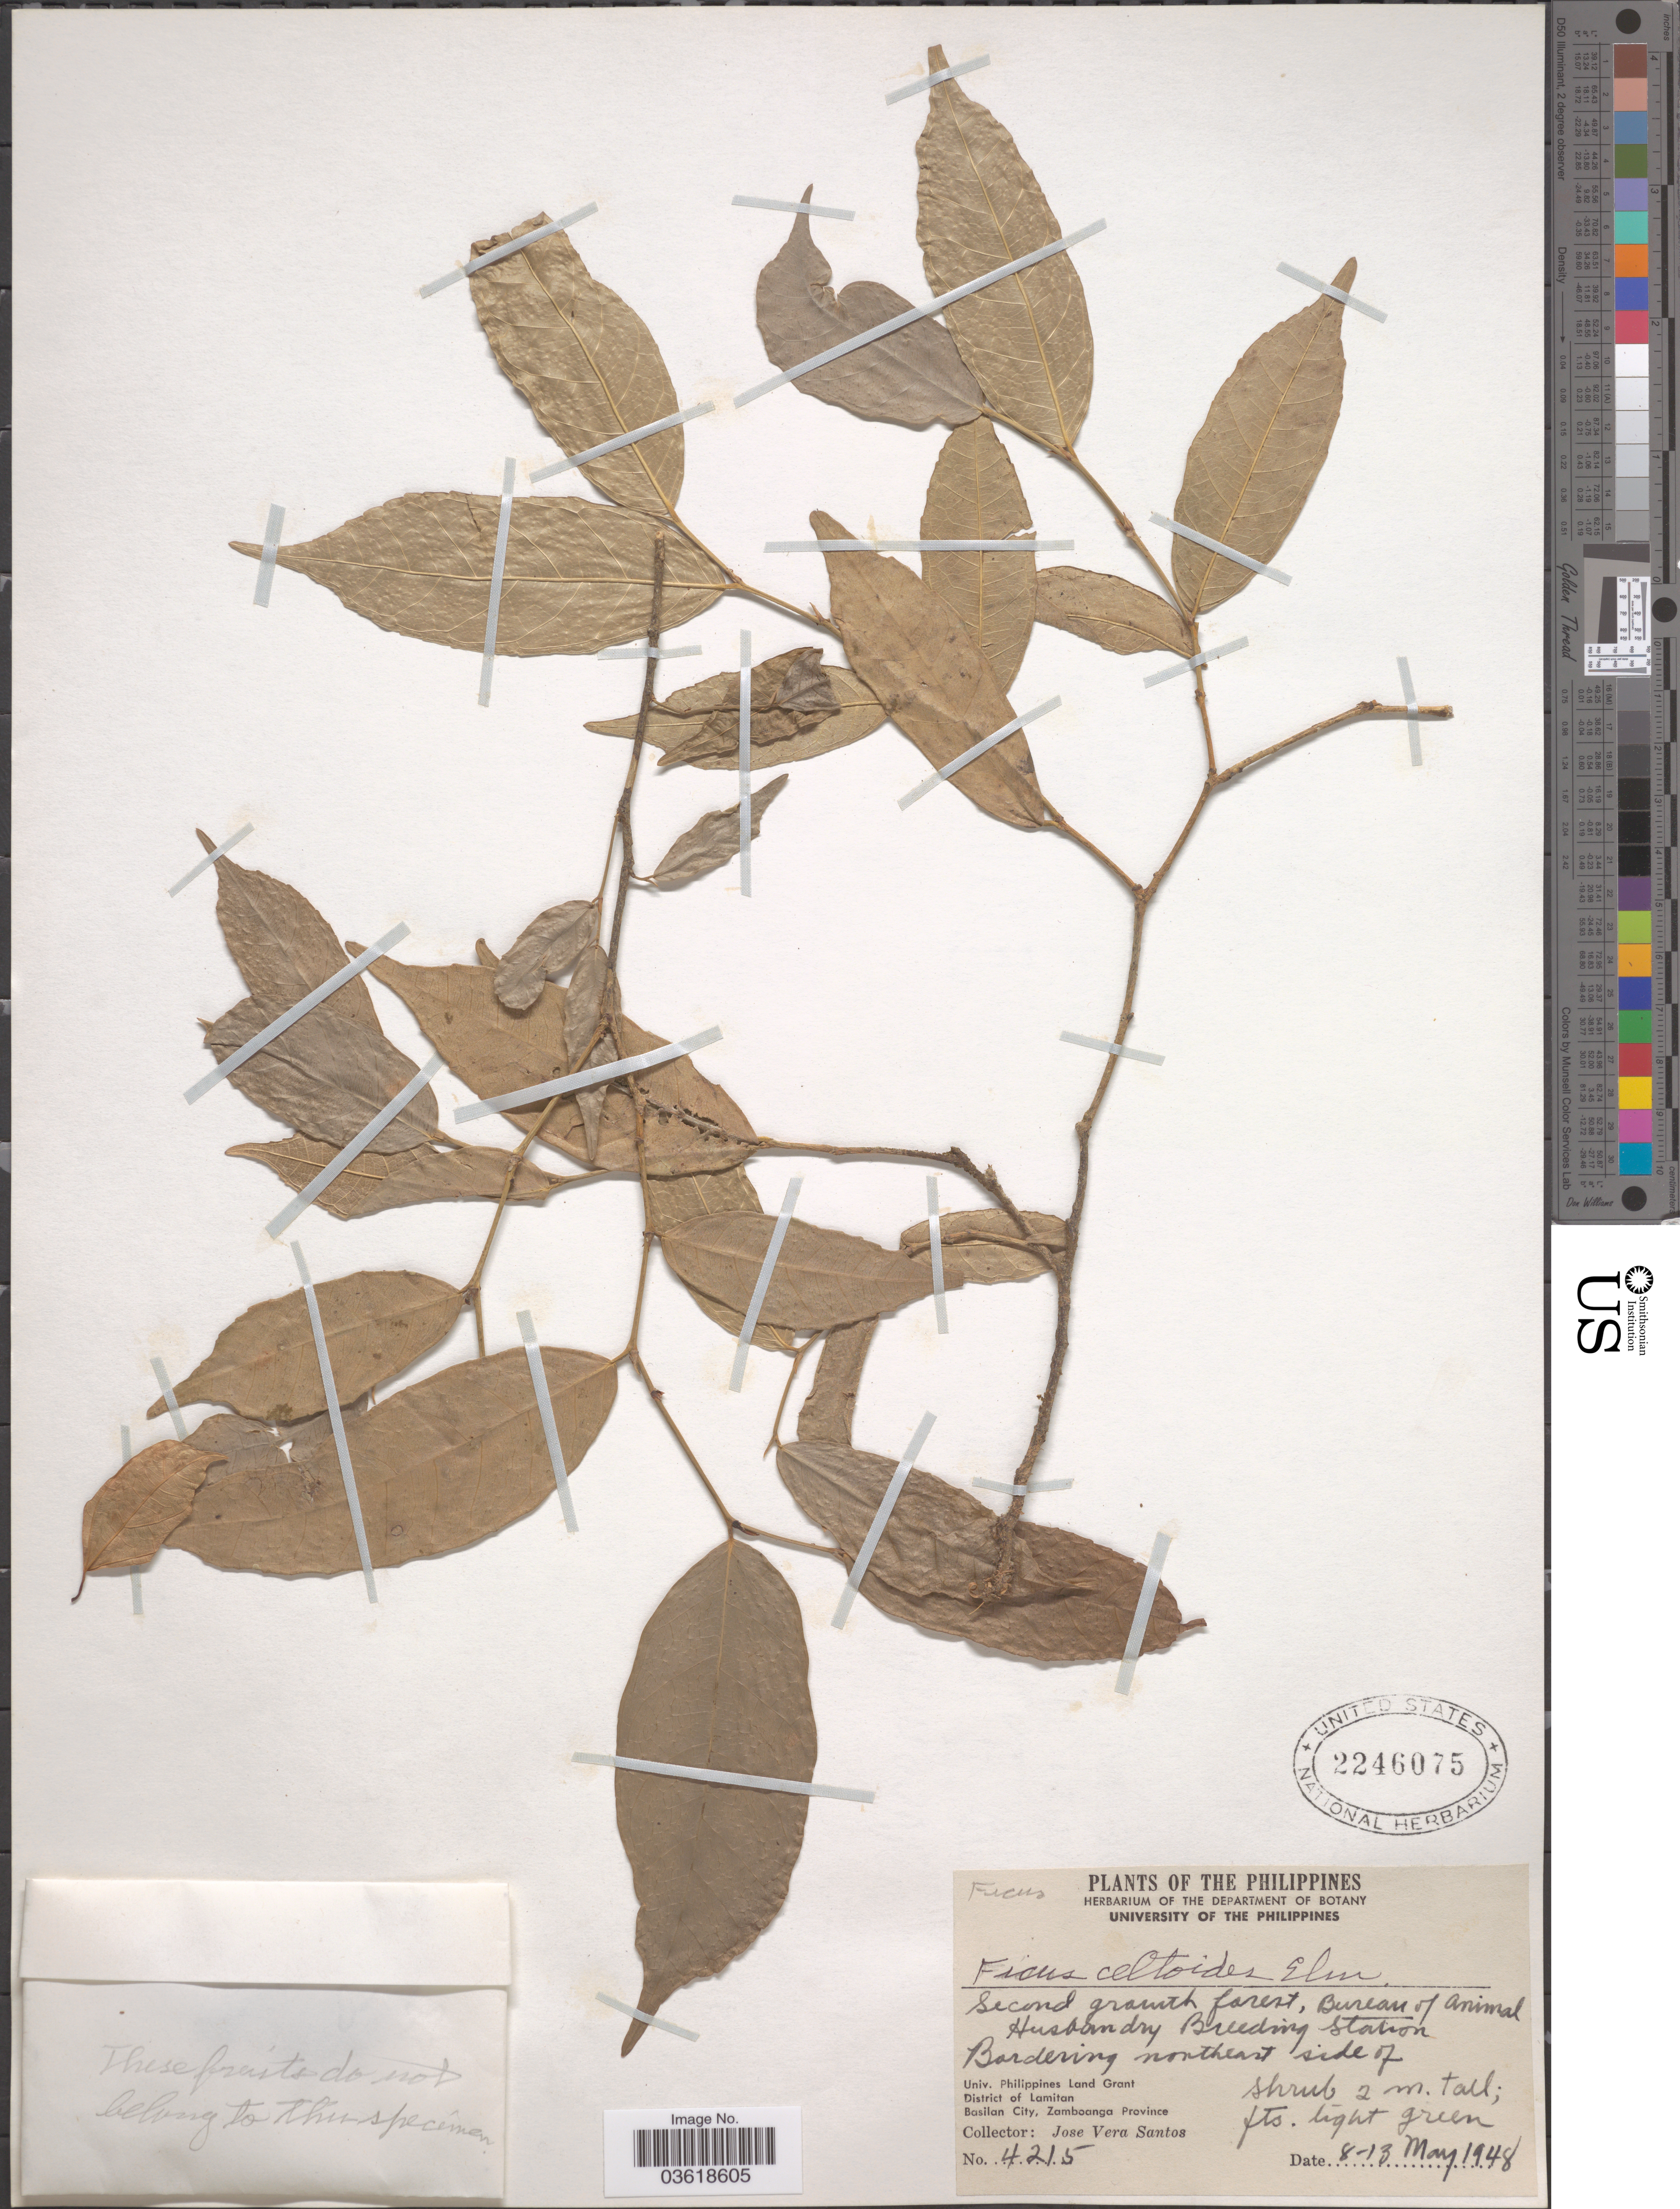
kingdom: Plantae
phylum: Tracheophyta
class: Magnoliopsida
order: Rosales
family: Moraceae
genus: Ficus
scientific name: Ficus celtoides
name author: Elmer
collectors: J. V. Santos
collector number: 4215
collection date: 1948-05-08/1948-05-13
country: Philippines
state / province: Muslim Mindanao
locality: Second growth forest, Bureau of Animal. Husbandry Breeding Station. Bordering Northeast side of Univ. Philippines Land Grant. District of Lamitan. Basilan City, Zamboanga Province.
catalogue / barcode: US 2246075